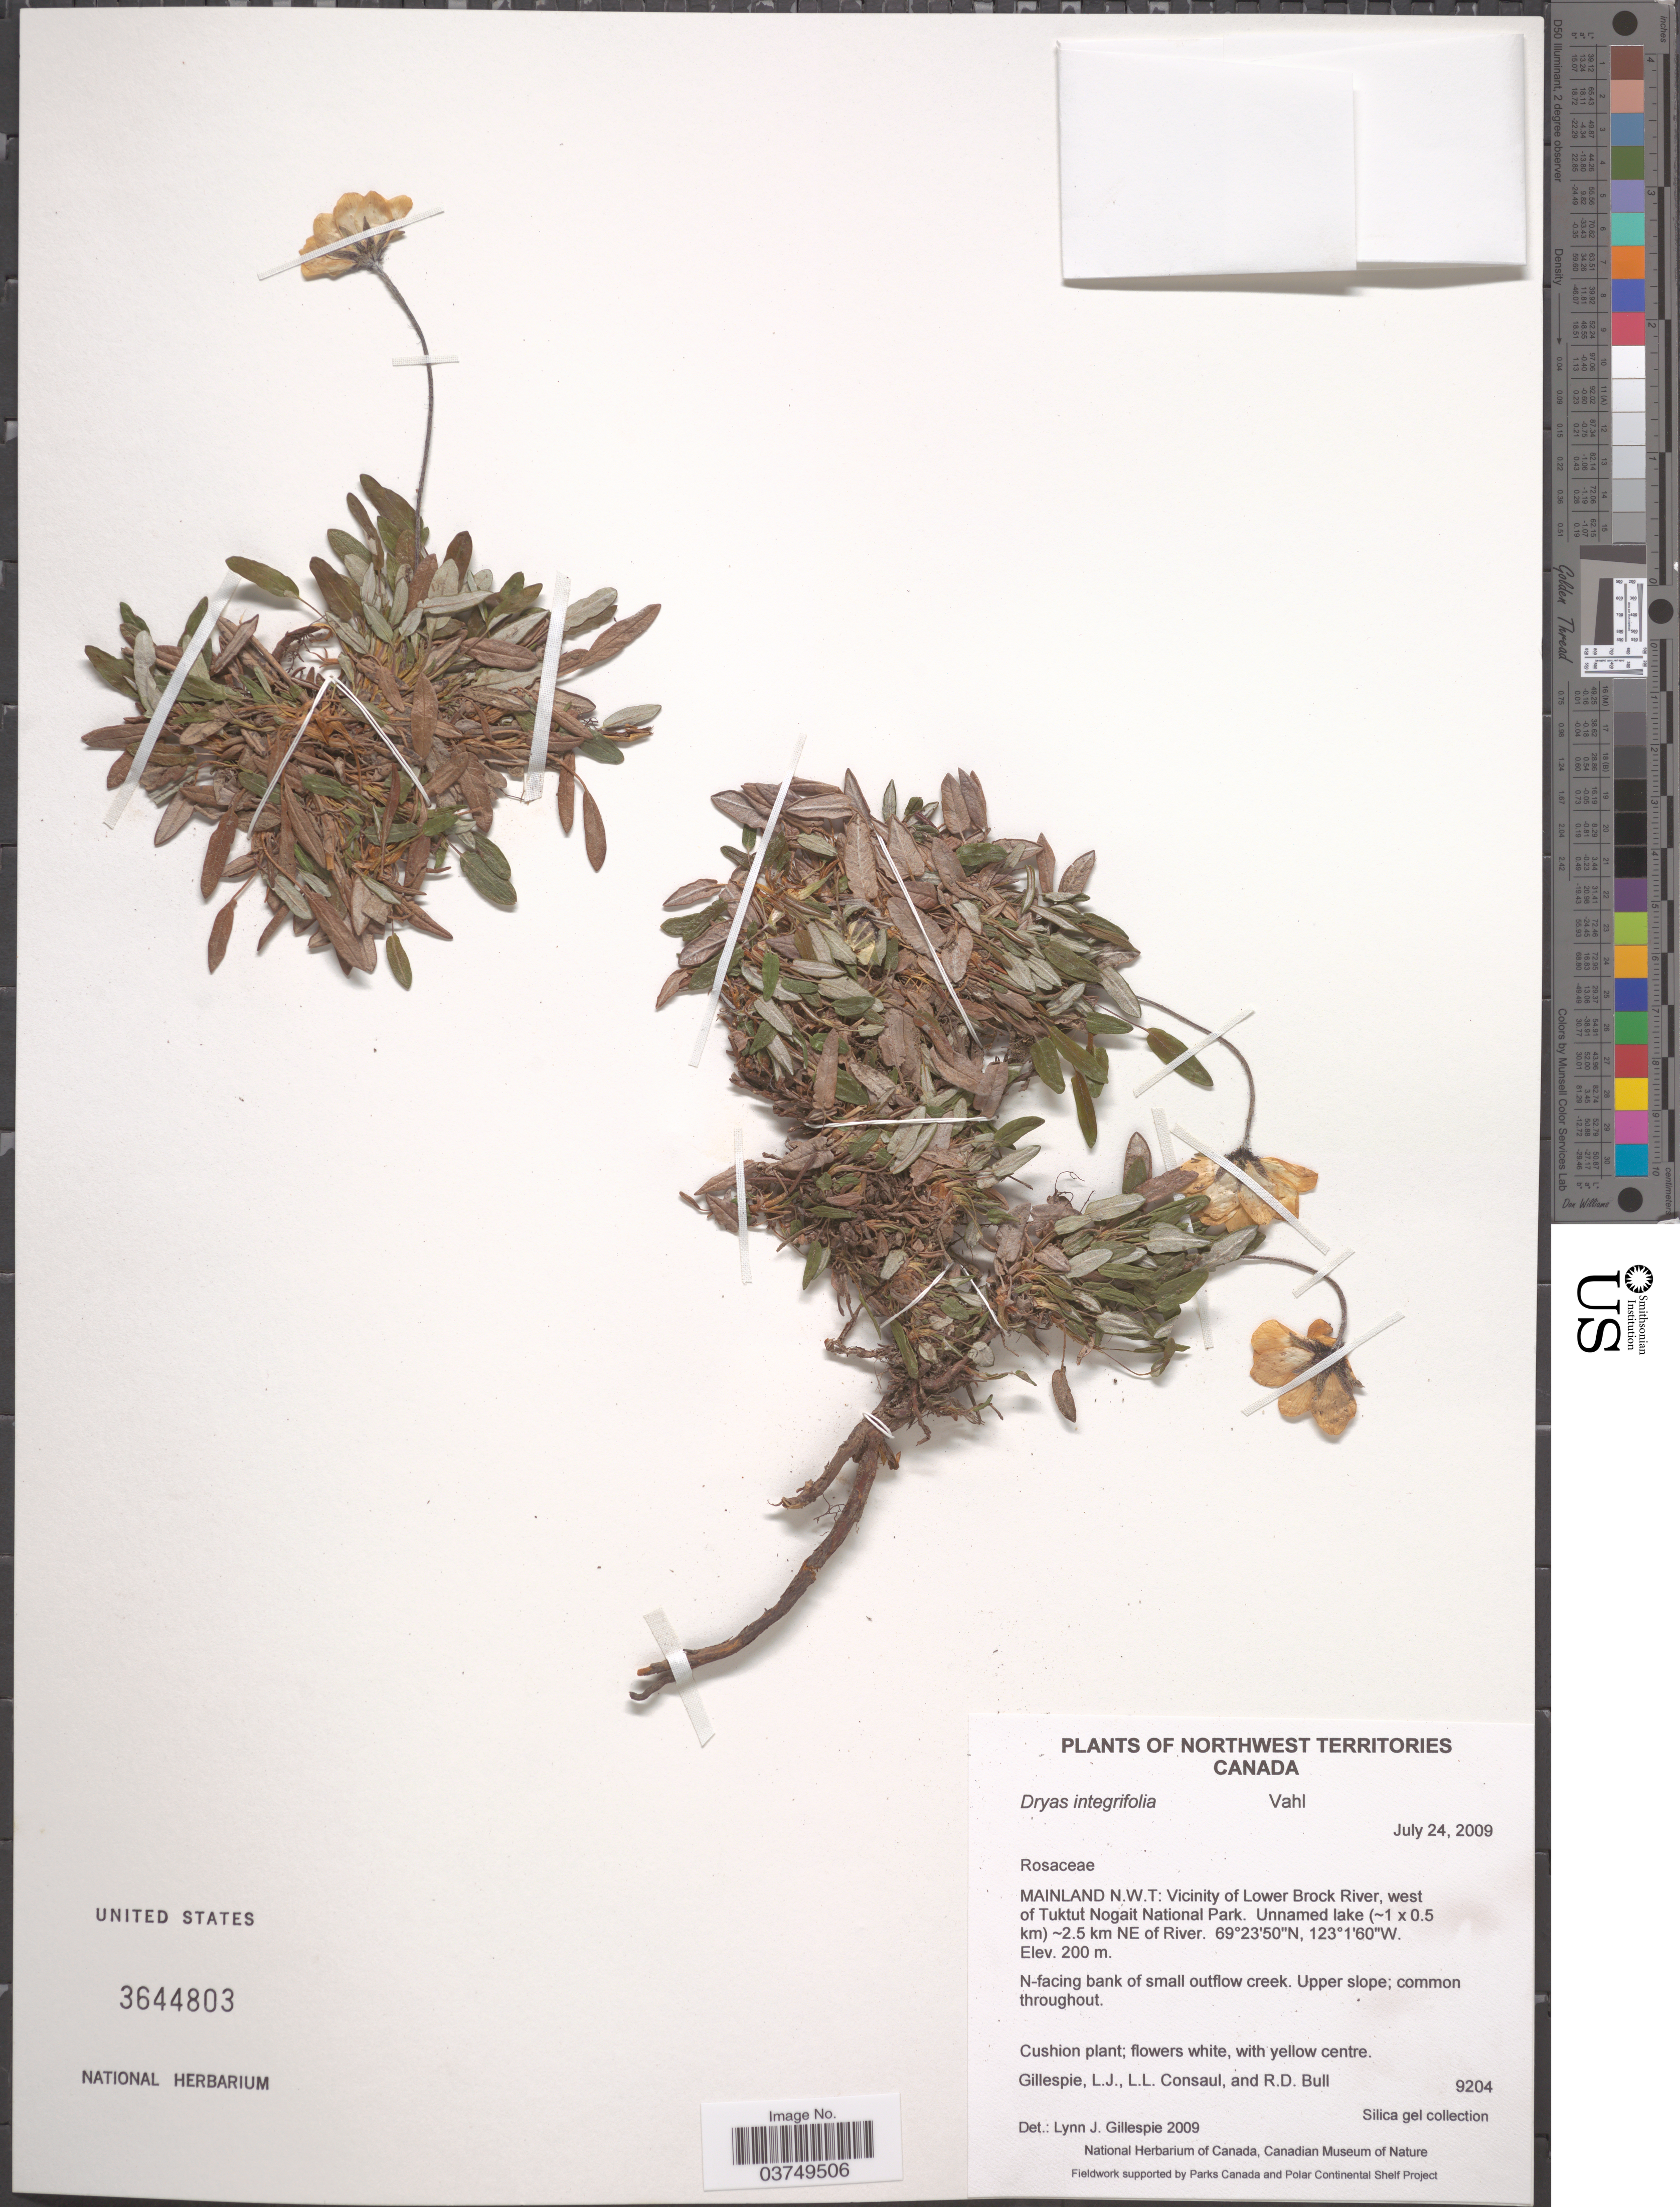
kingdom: Plantae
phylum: Tracheophyta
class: Magnoliopsida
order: Rosales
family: Rosaceae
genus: Dryas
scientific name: Dryas integrifolia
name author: Vahl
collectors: L. Gillespie, L. Consaul & R. Bull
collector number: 9204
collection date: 2009-07-24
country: Canada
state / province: Northwest Territories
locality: Mainland N.W.T: Vicinity of Lower Brock River, west of Tuktut Nogait National Park. Unnamed lake (᷉~1x0.5 km) ~2.5 km NE of River. N-facing bank of small outflow creek.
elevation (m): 200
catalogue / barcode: US 3644803